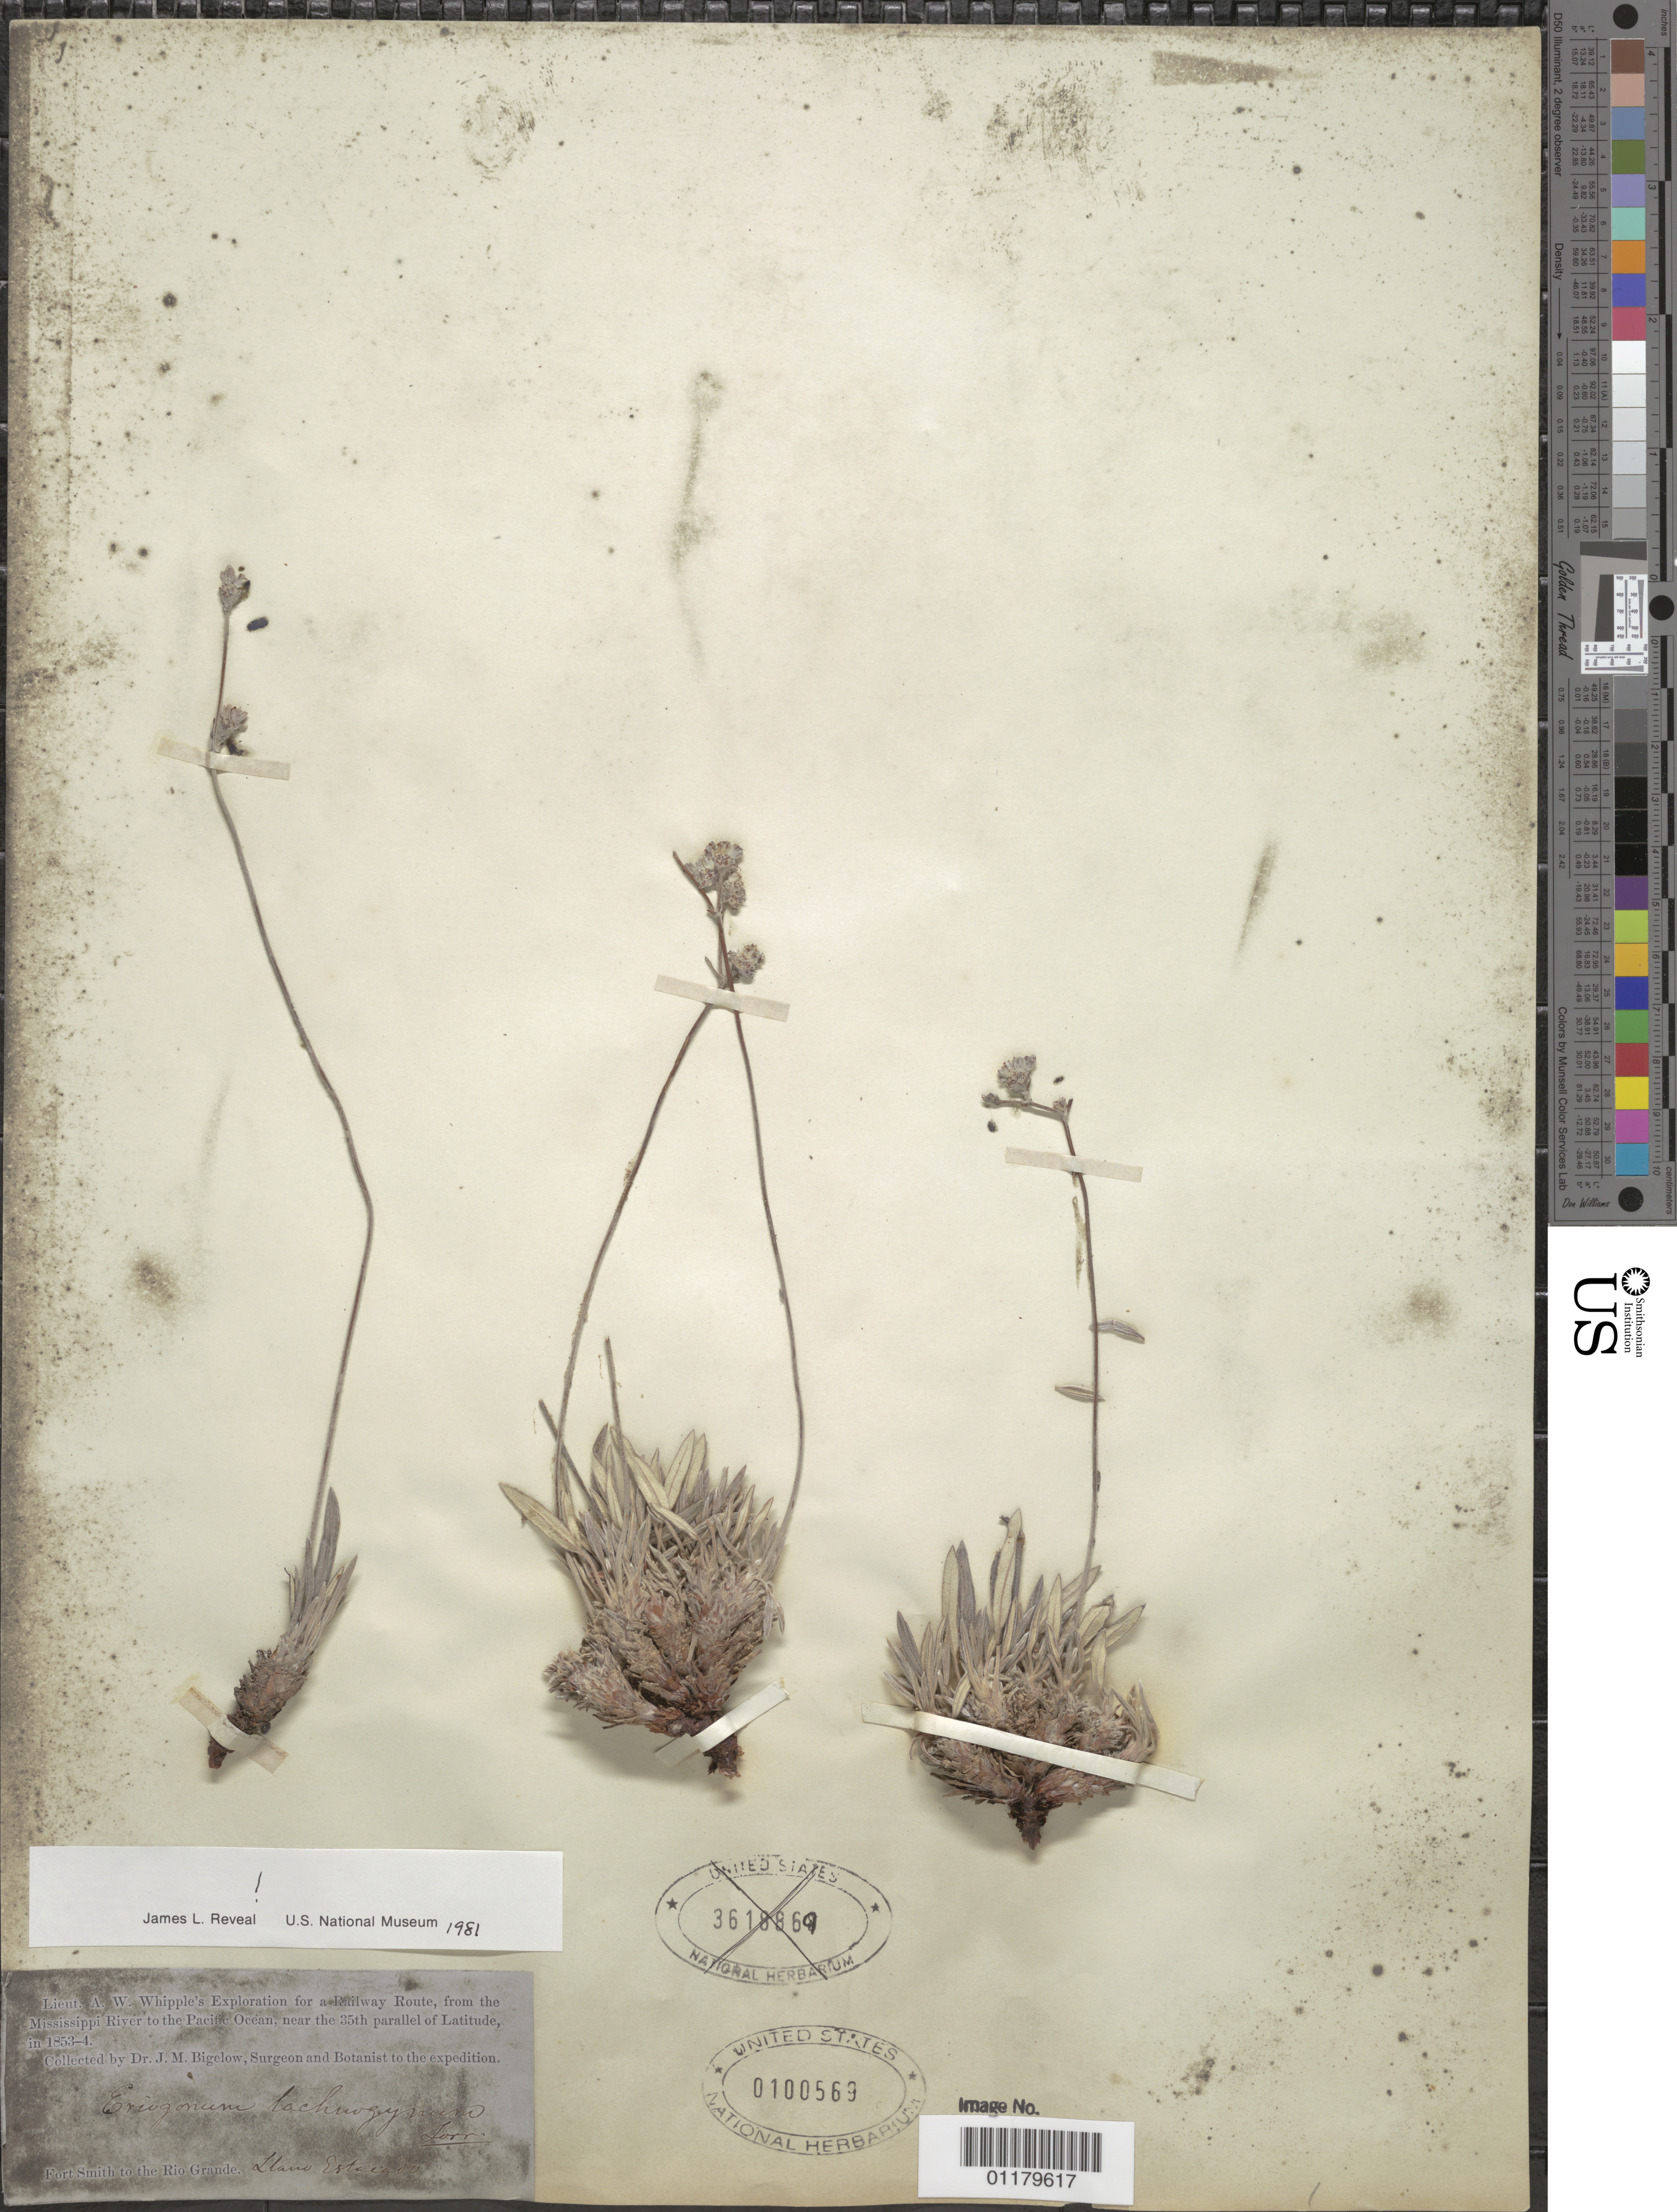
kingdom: Plantae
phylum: Tracheophyta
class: Magnoliopsida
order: Caryophyllales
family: Polygonaceae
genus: Eriogonum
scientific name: Eriogonum lachnogynum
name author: Torr. ex Benth.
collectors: J. M. Bigelow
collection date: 1853/1854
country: United States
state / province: New Mexico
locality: Fort Smith to the Rio Grande.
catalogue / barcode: US 100569